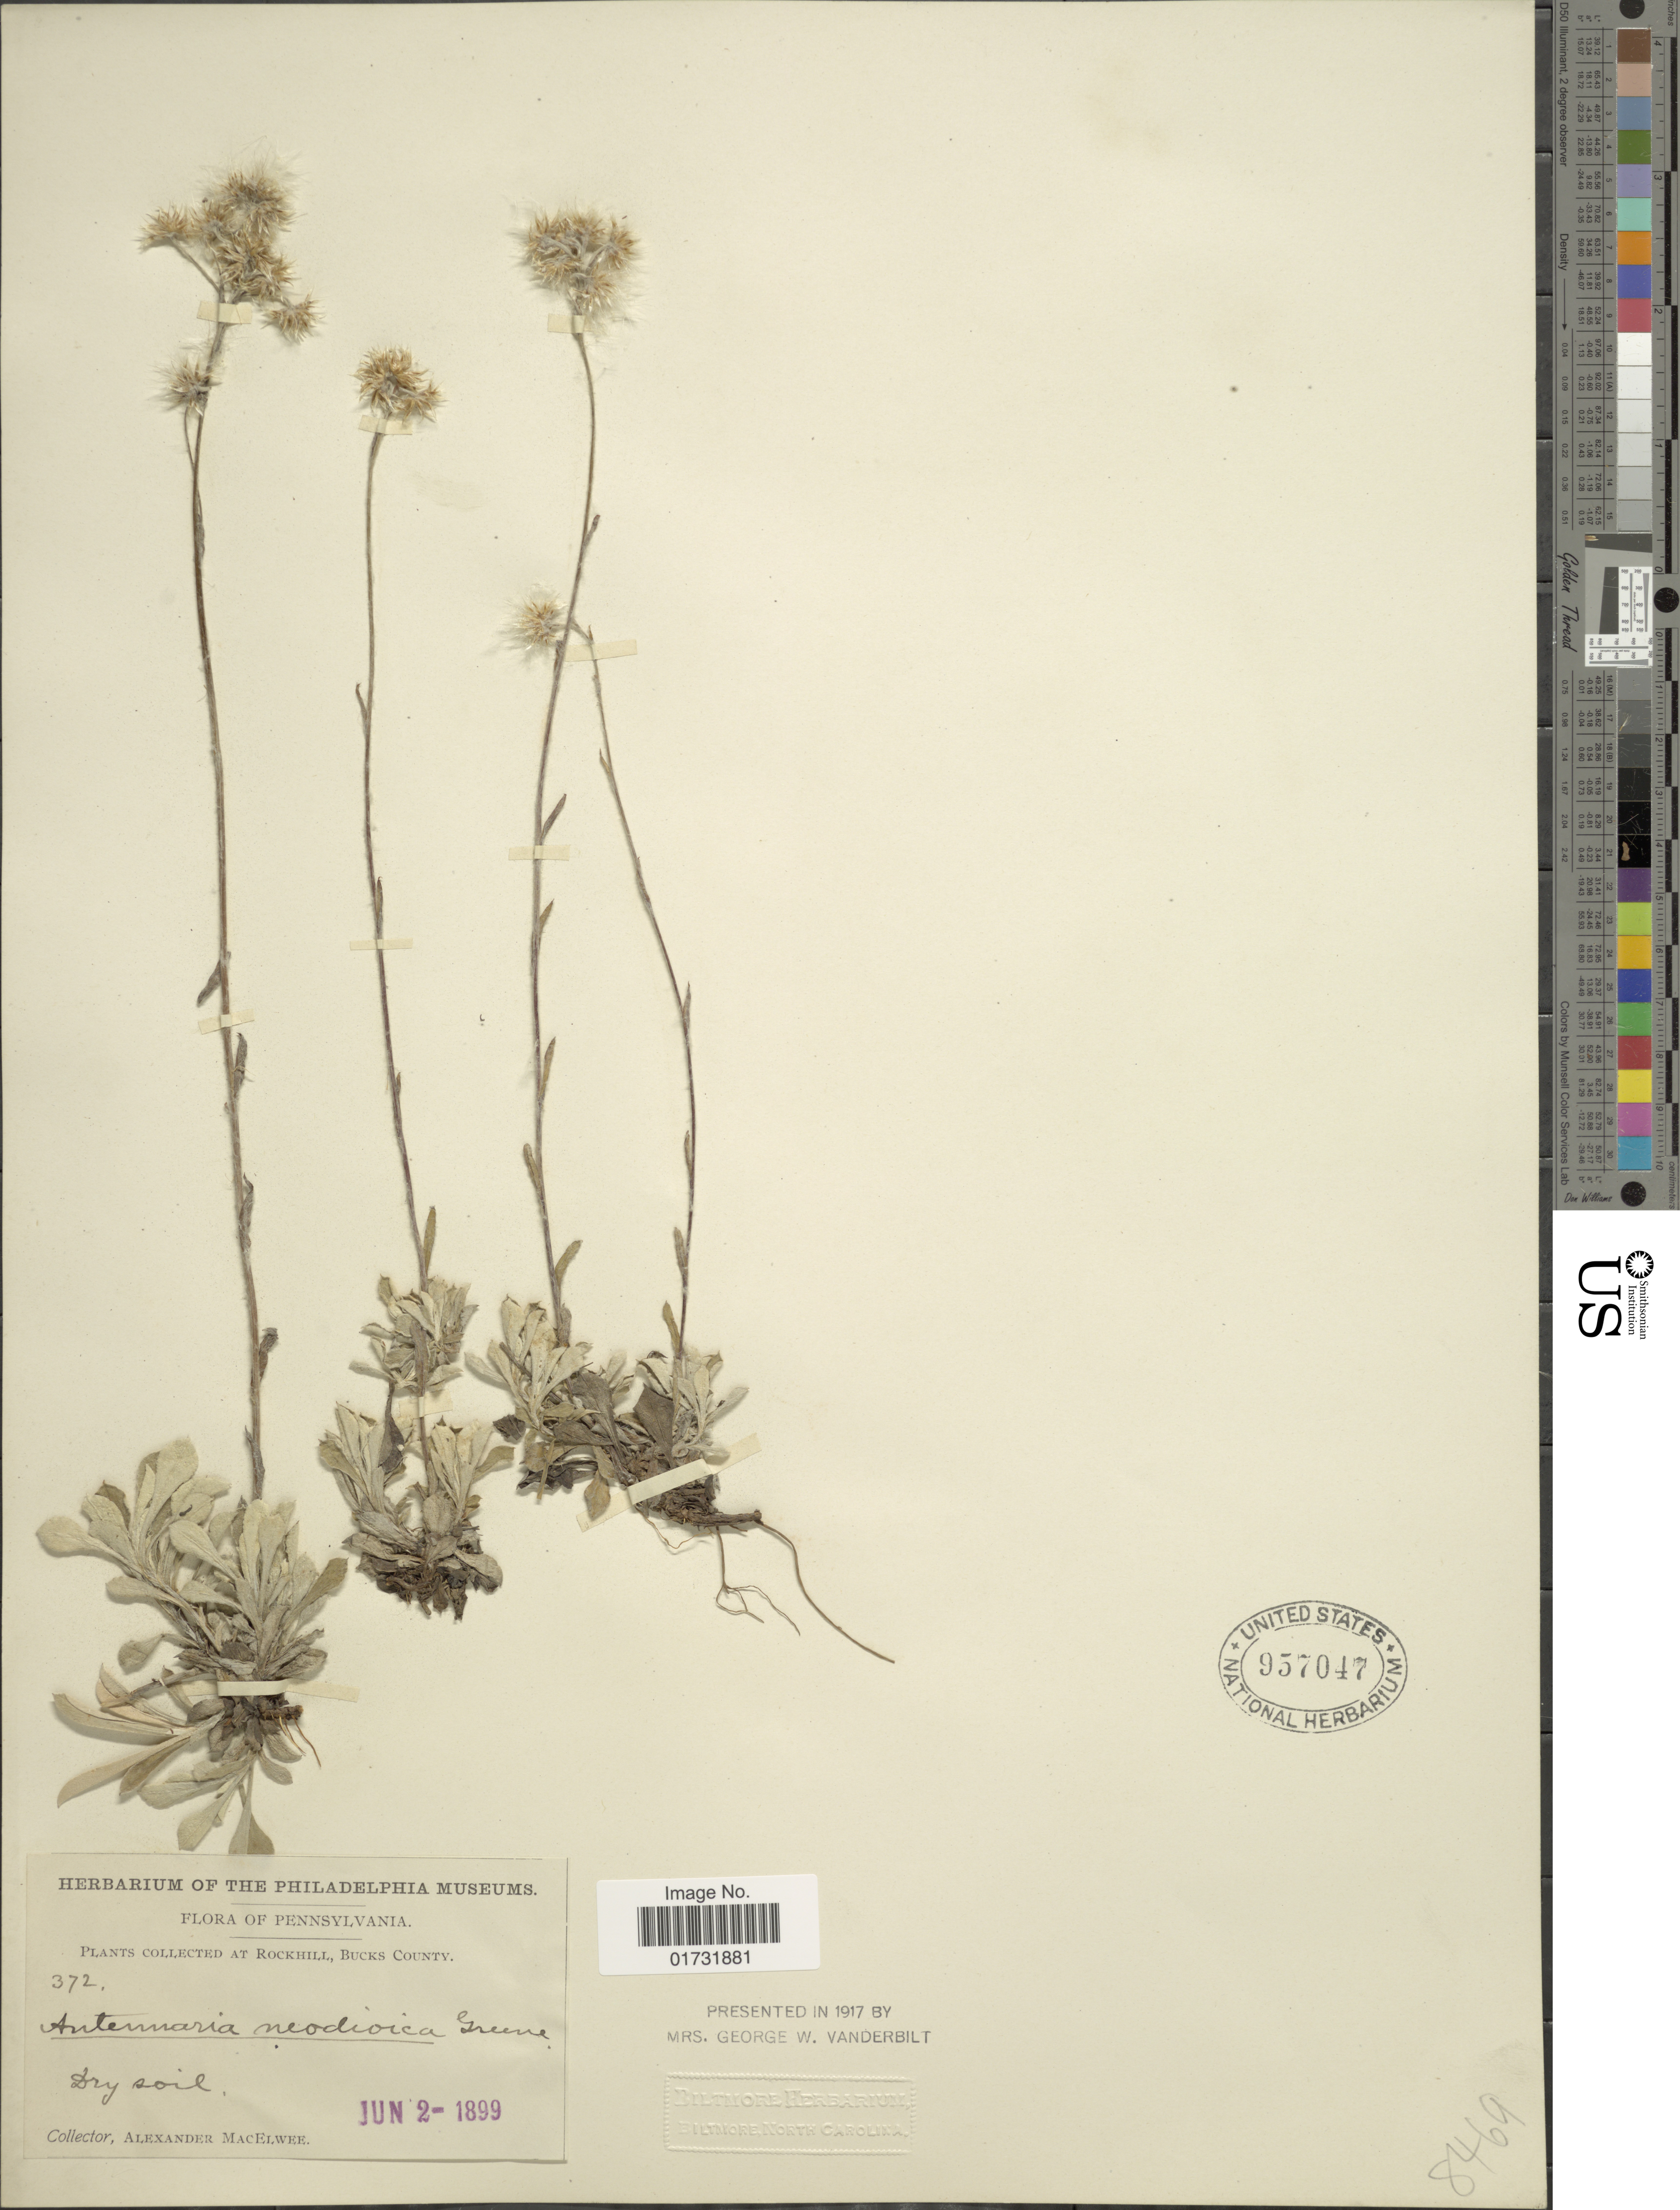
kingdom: Plantae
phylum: Tracheophyta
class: Magnoliopsida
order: Asterales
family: Asteraceae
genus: Antennaria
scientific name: Antennaria neodioica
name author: Greene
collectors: A. MacElwee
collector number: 372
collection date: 1899-06-02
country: United States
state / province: Pennsylvania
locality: Rockhill, Bucks County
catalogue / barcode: US 957047